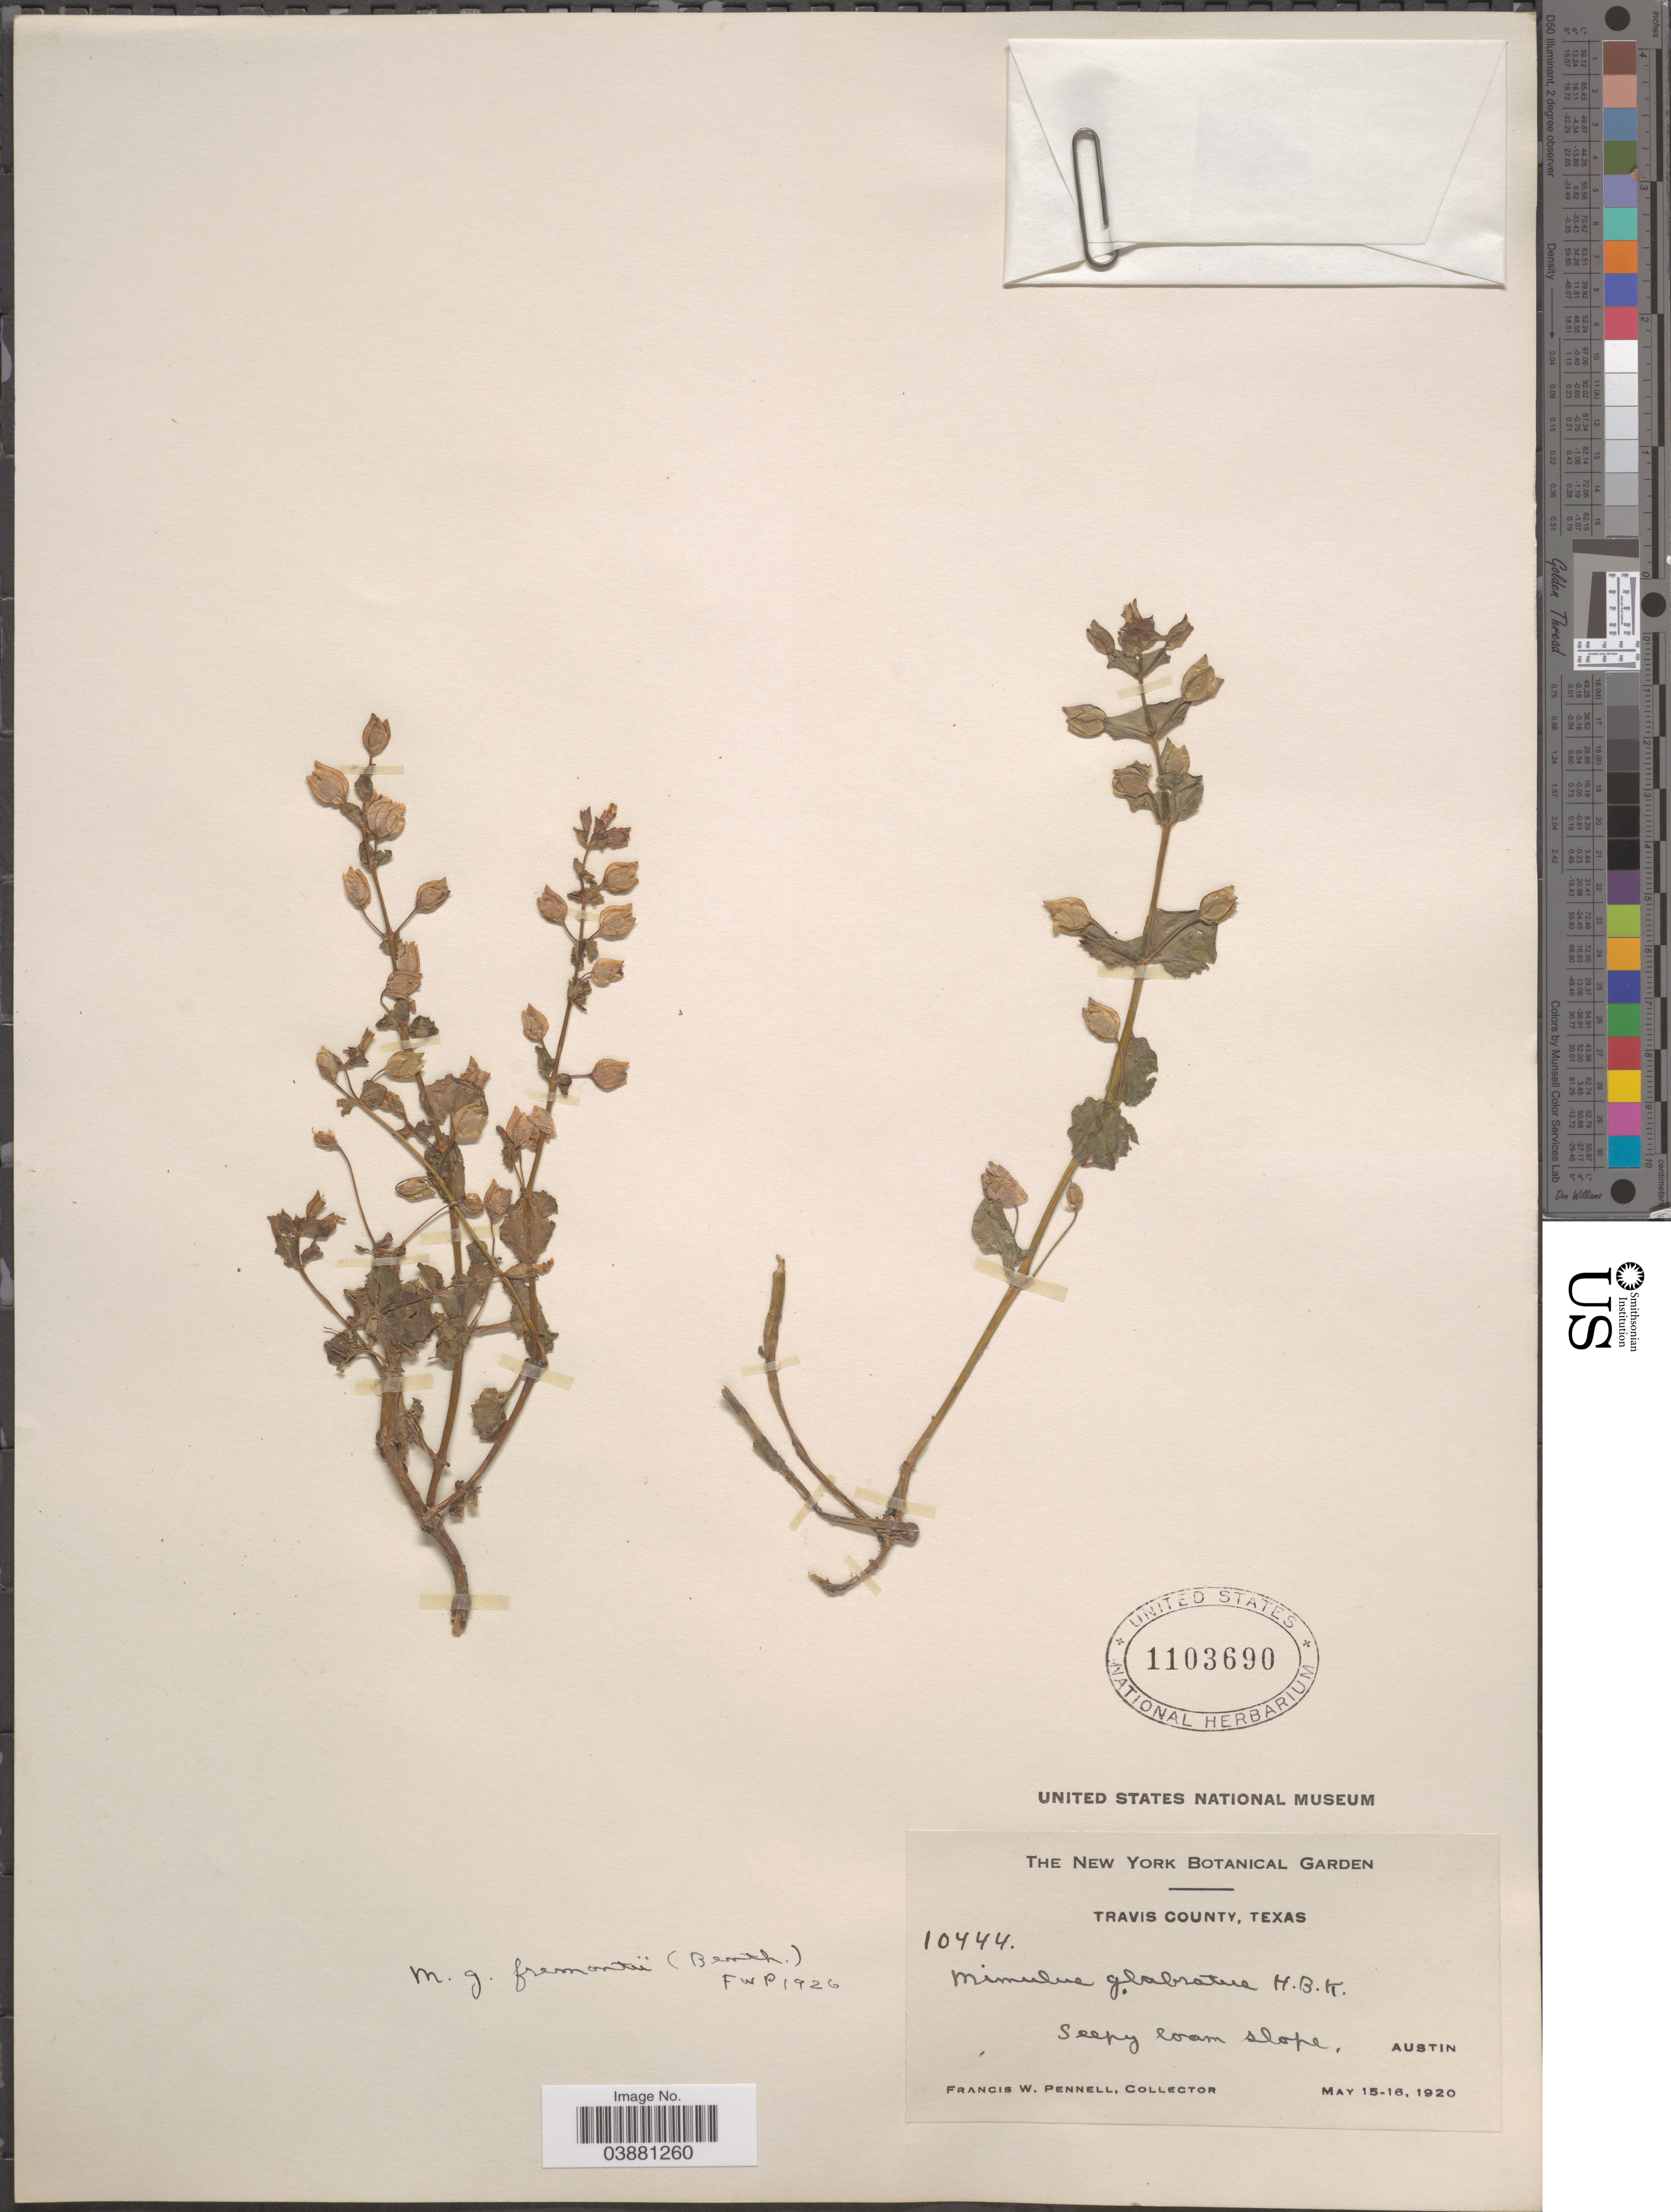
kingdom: Plantae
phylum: Tracheophyta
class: Magnoliopsida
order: Lamiales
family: Phrymaceae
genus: Mimulus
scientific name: Mimulus glabratus var. fremontii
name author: Kunth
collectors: F. W. Pennell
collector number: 10444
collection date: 1920-05-15/1920-05-16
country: United States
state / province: Texas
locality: Travis County. Seepy loam slope, Austin.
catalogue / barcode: US 1103690